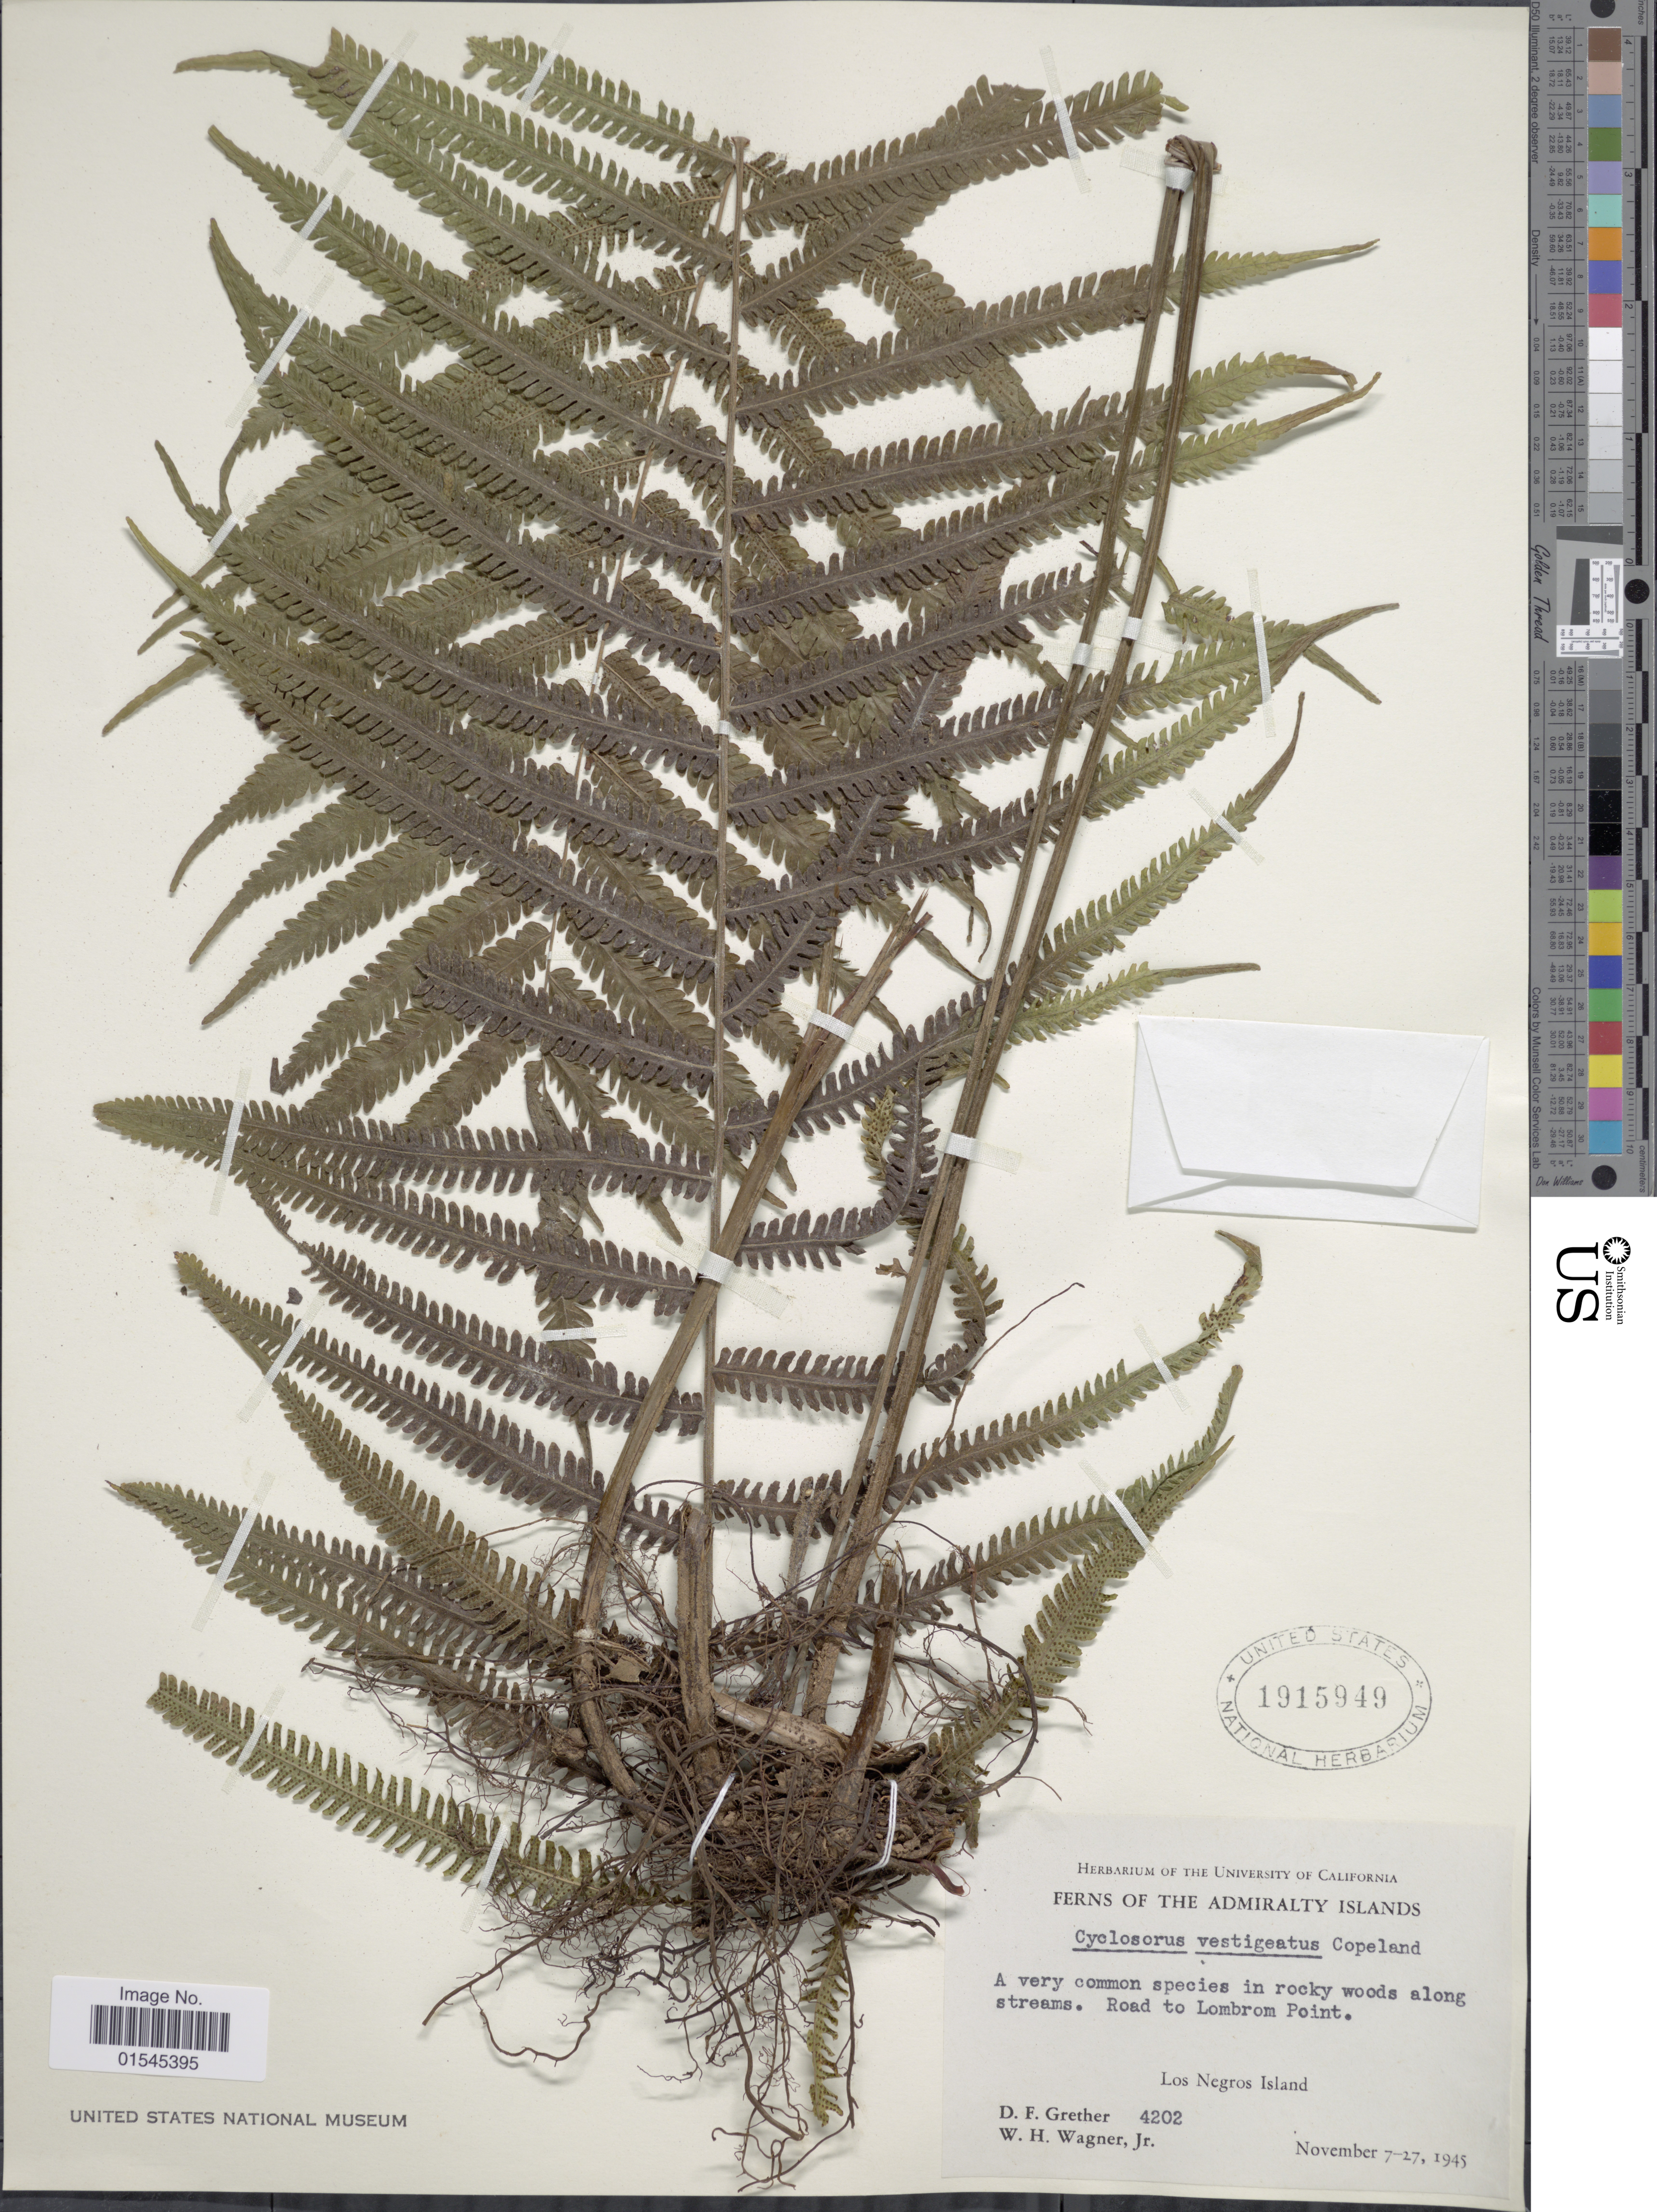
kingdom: Plantae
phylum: Tracheophyta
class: Polypodiopsida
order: Polypodiales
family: Thelypteridaceae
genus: Sphaerostephanos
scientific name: Sphaerostephanos vestigiatus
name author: (Copel.) Holttum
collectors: D. F. Grether & W. H. Wagner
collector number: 4202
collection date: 1945-11-07/1945-11-27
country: Papua New Guinea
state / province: Manus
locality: The Admiralty Islands. A very common species in rocky woods along streams. Road to Lombrom Point. Los Negros Island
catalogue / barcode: US 1915949